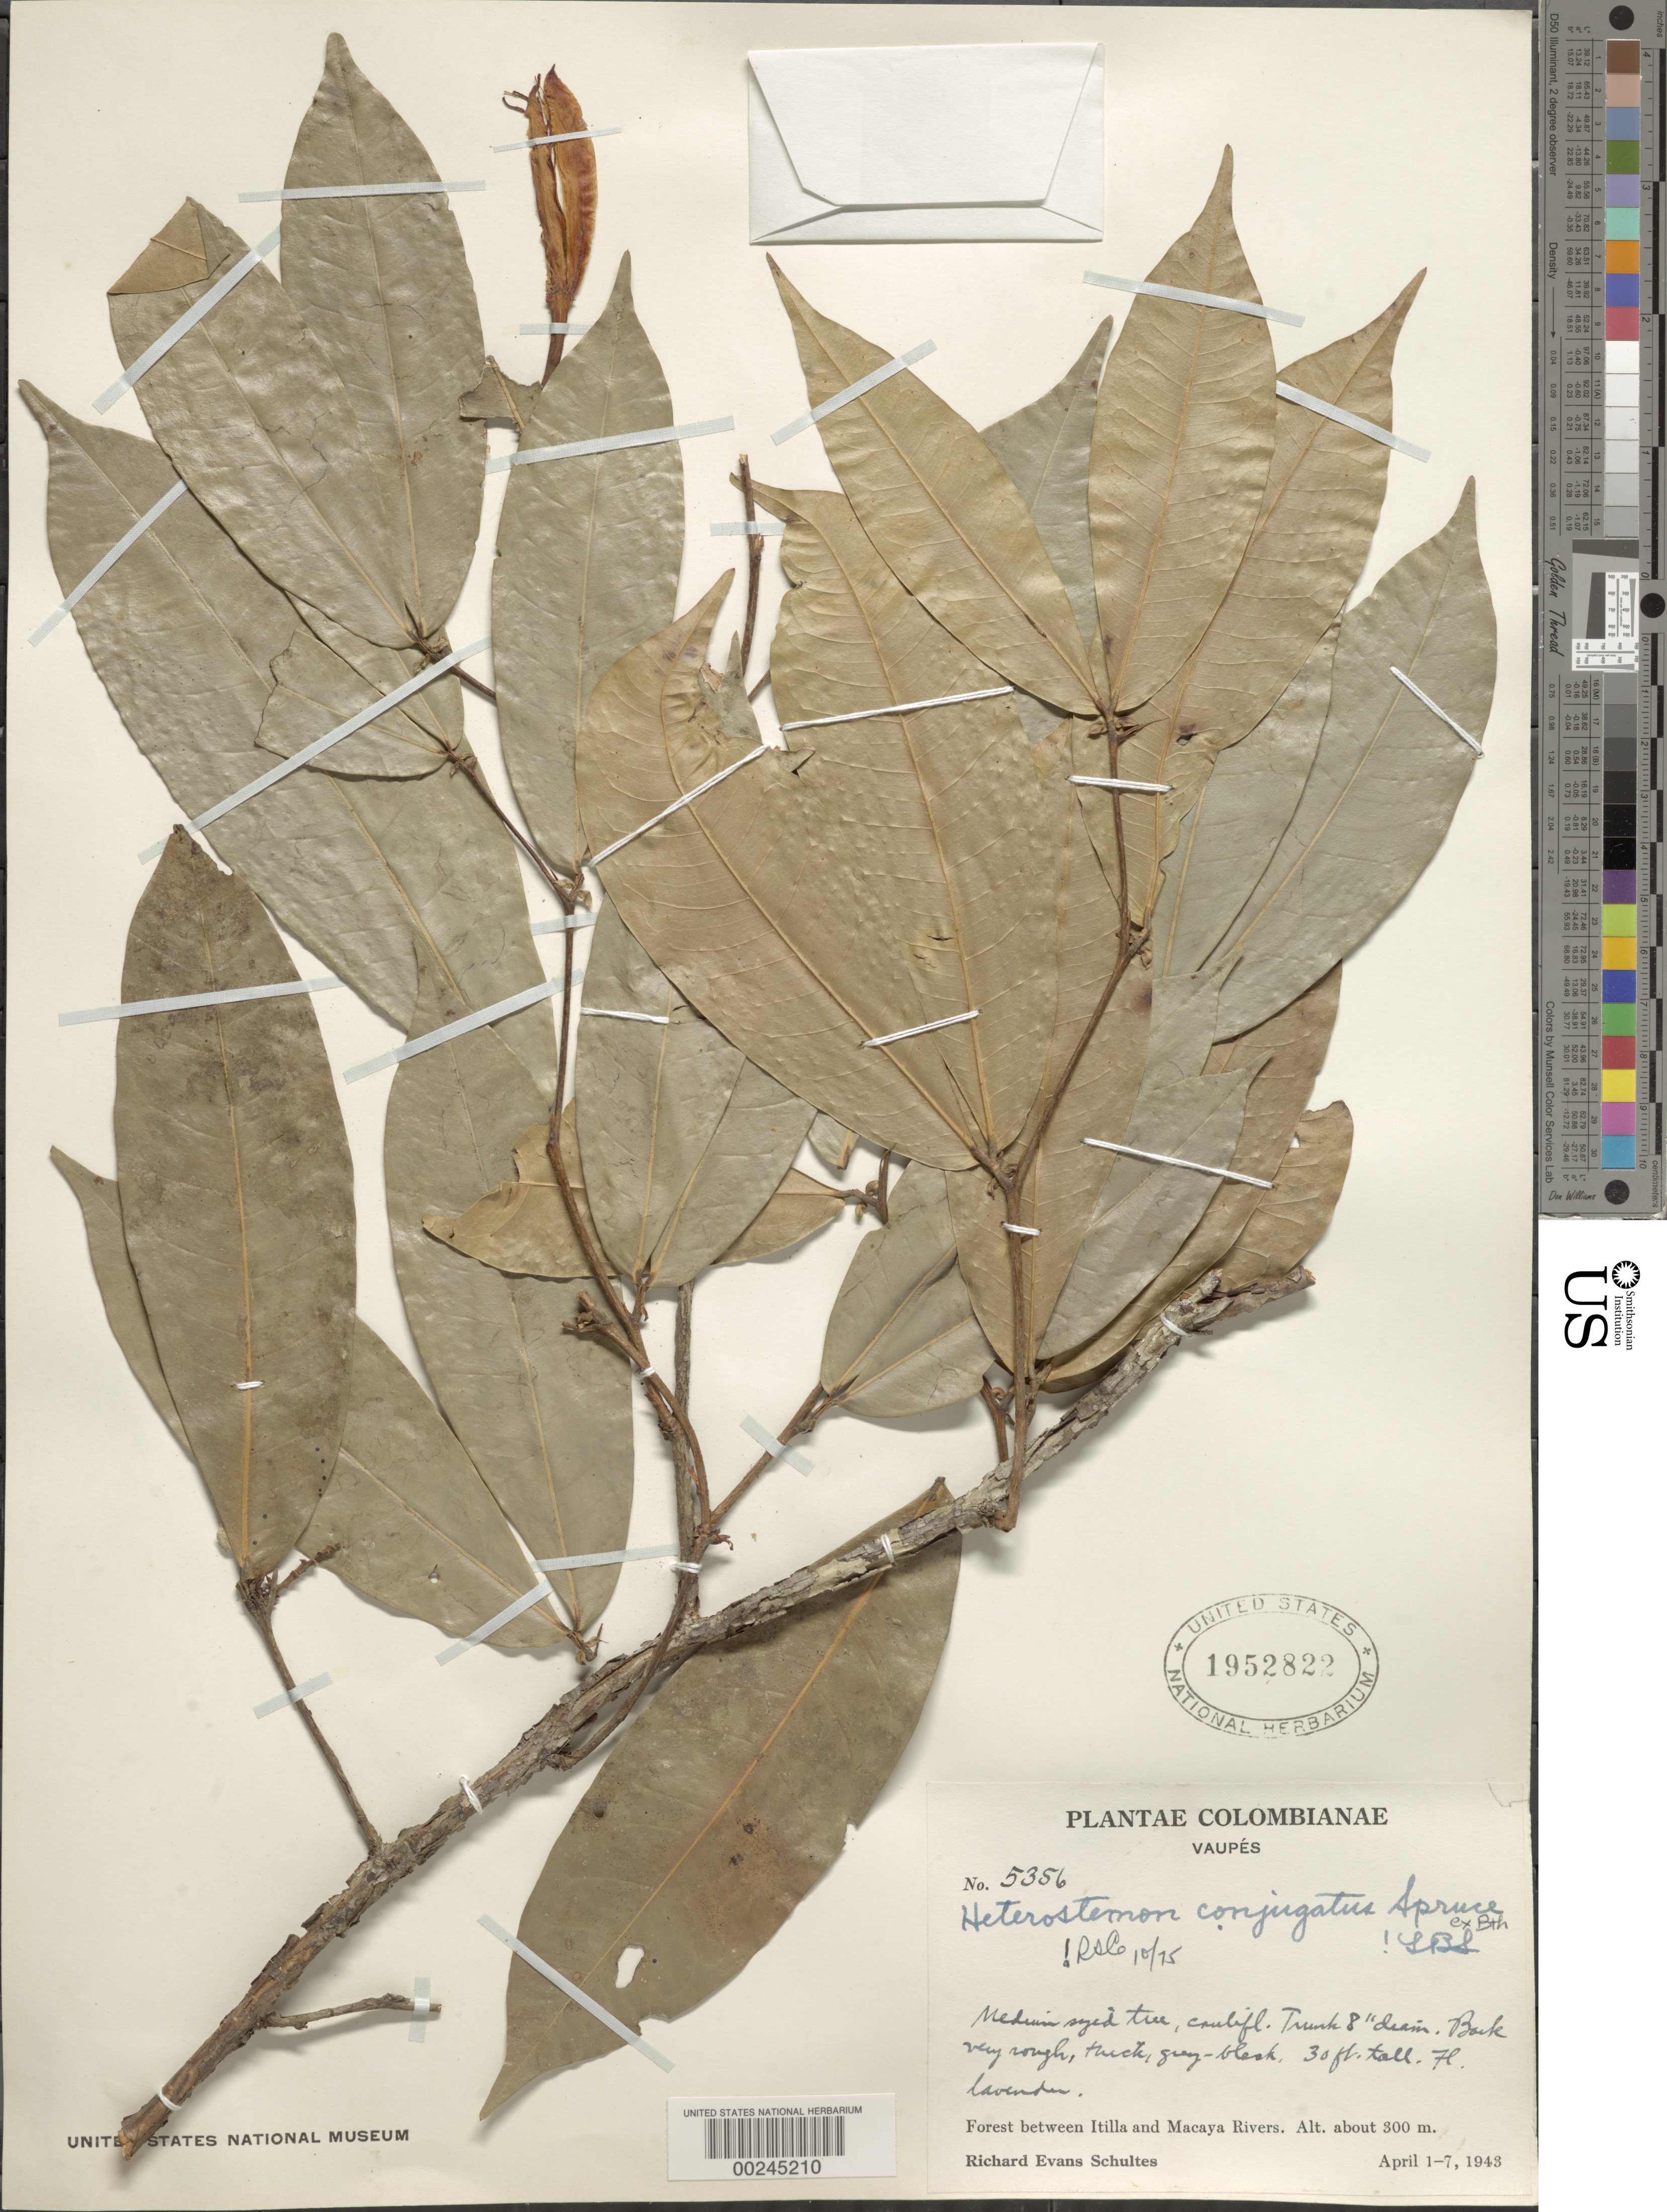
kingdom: Plantae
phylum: Tracheophyta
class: Magnoliopsida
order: Fabales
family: Fabaceae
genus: Heterostemon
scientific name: Heterostemon conjugatus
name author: Spruce ex Benth.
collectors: R. E. Schultes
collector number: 5356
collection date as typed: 01 Apr 1943 to 07 Apr 1943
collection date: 1943-04-01/1943-04-07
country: Colombia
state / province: Vaupés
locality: Forest between itilla and macaya Rivers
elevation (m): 300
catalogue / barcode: US 1952822